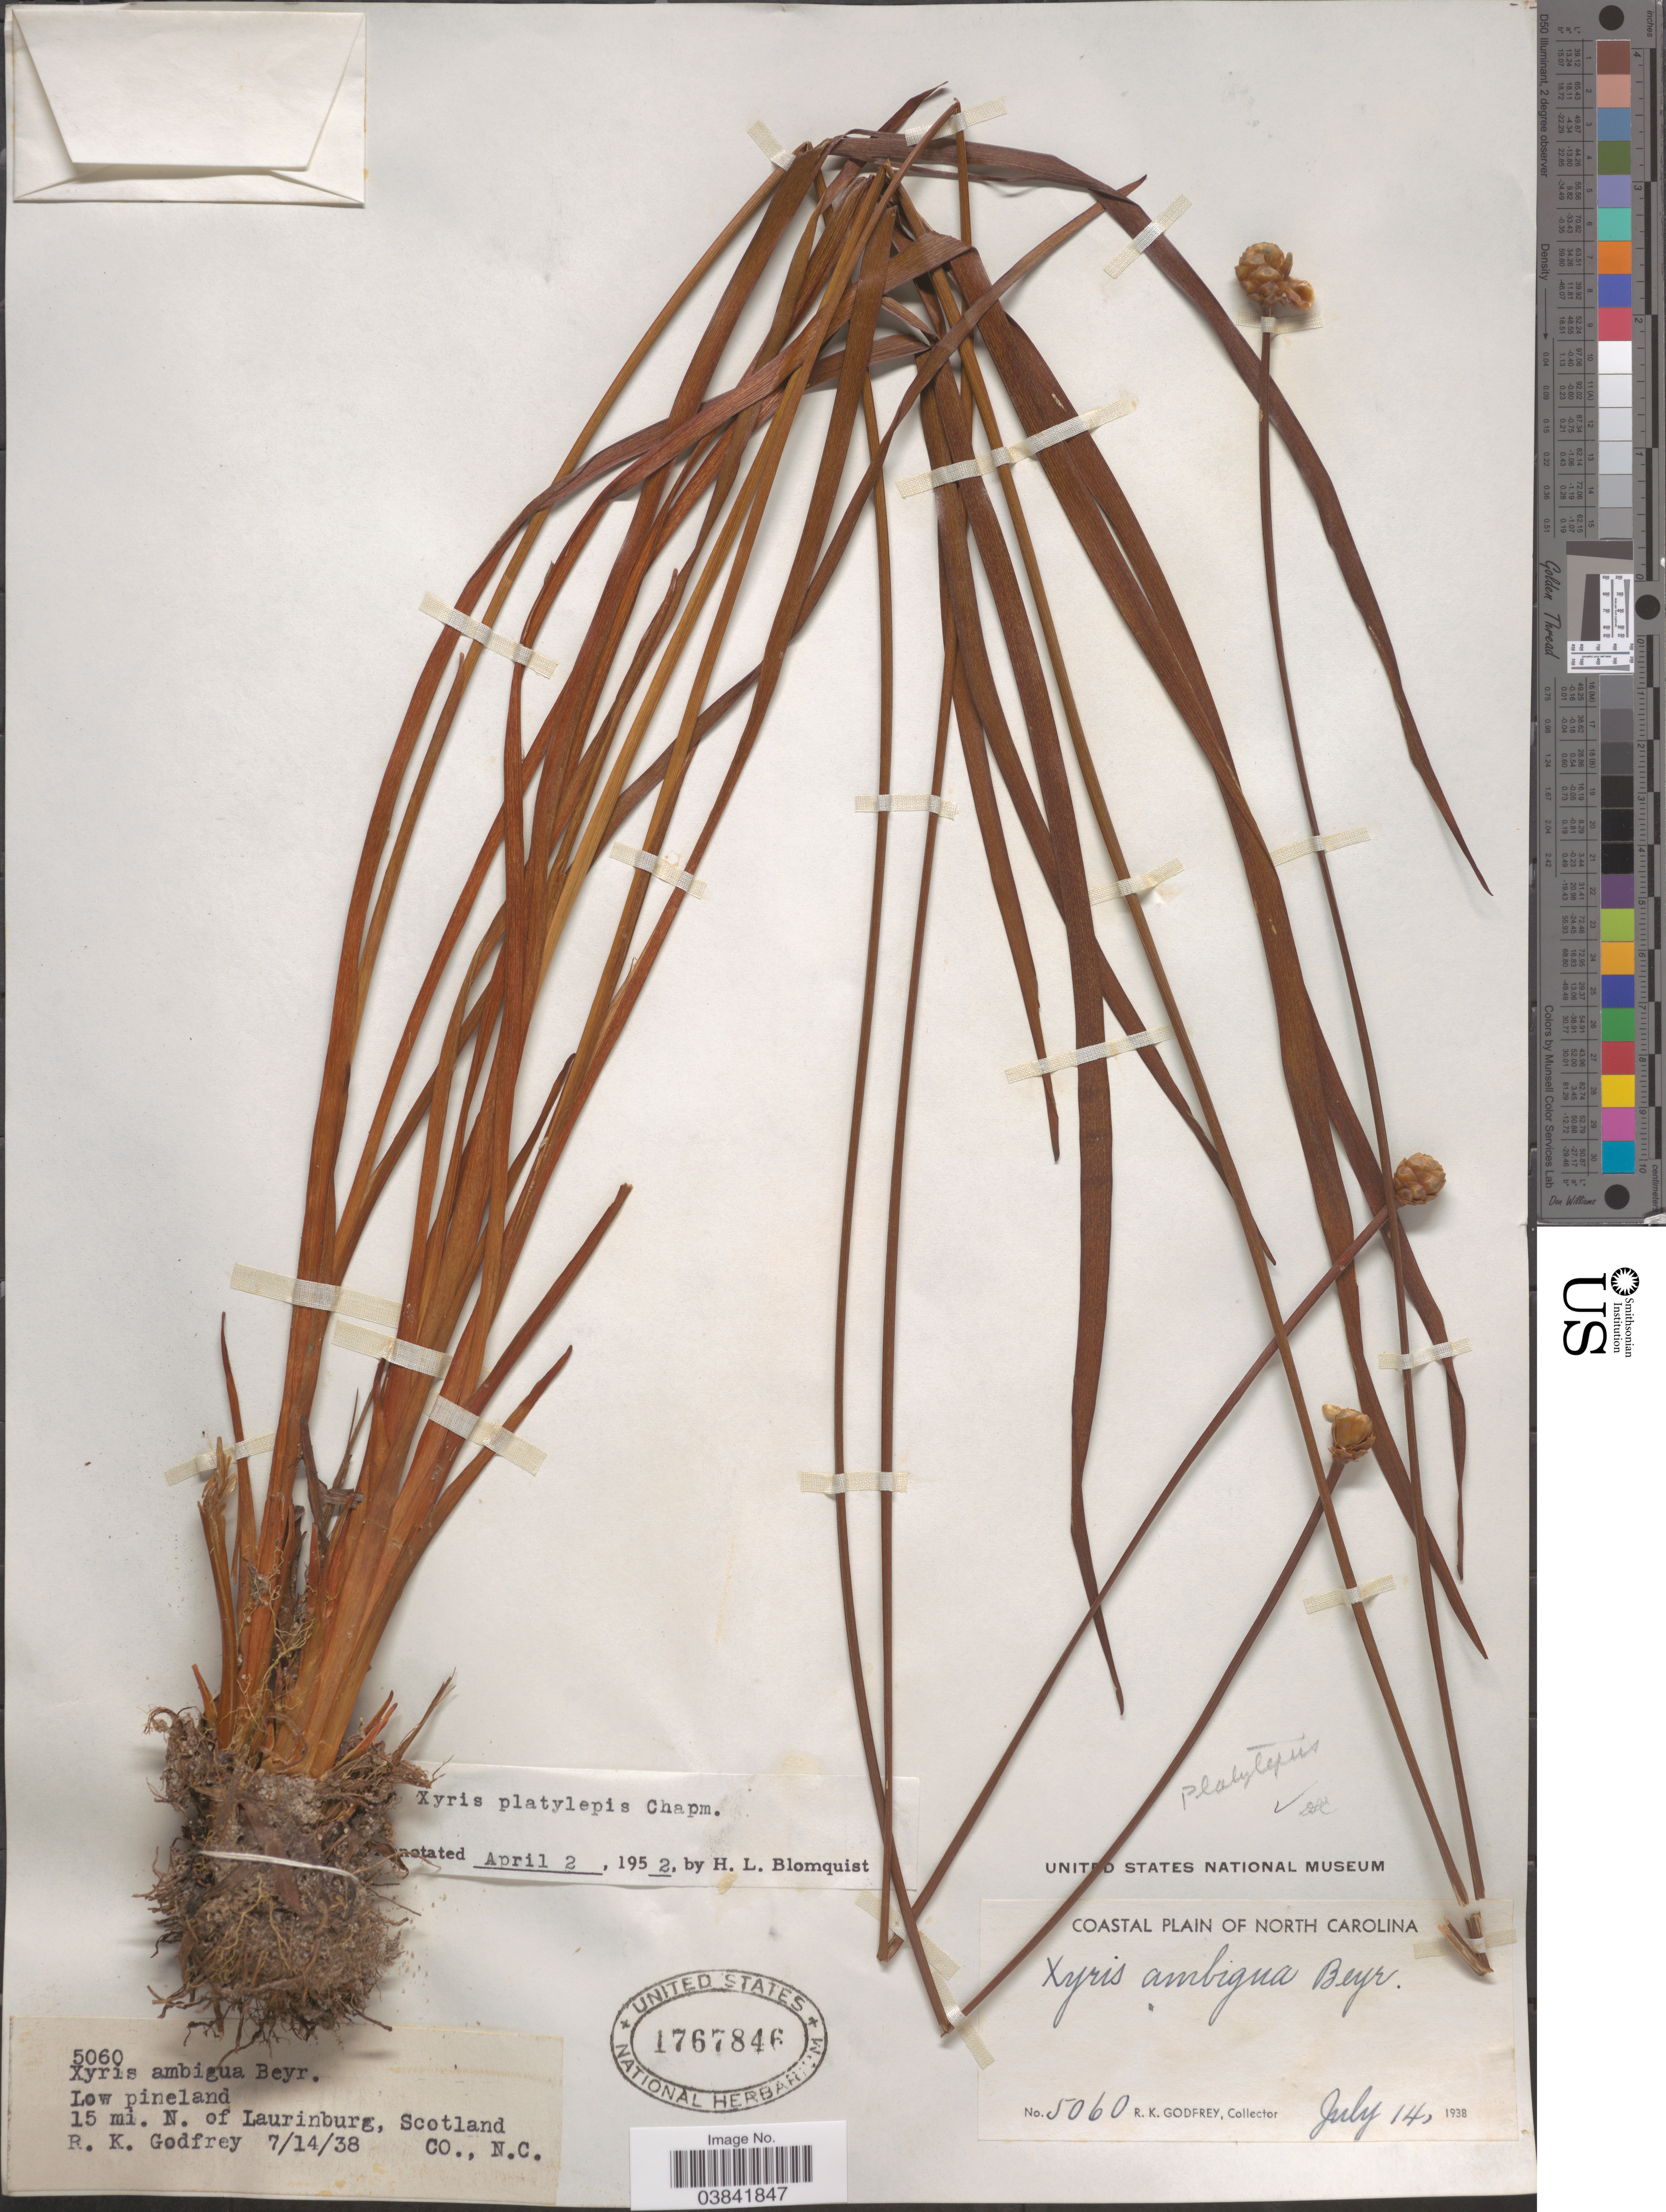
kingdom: Plantae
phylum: Tracheophyta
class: Liliopsida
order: Poales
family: Xyridaceae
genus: Xyris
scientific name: Xyris platylepis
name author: Chapm.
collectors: R. K. Godfrey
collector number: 5060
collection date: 1938-07-14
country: United States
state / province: North Carolina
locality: Coastal Plain of North Carolina. 15 mi. N. of Laurinburg, Scotland Co.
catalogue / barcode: US 1767846